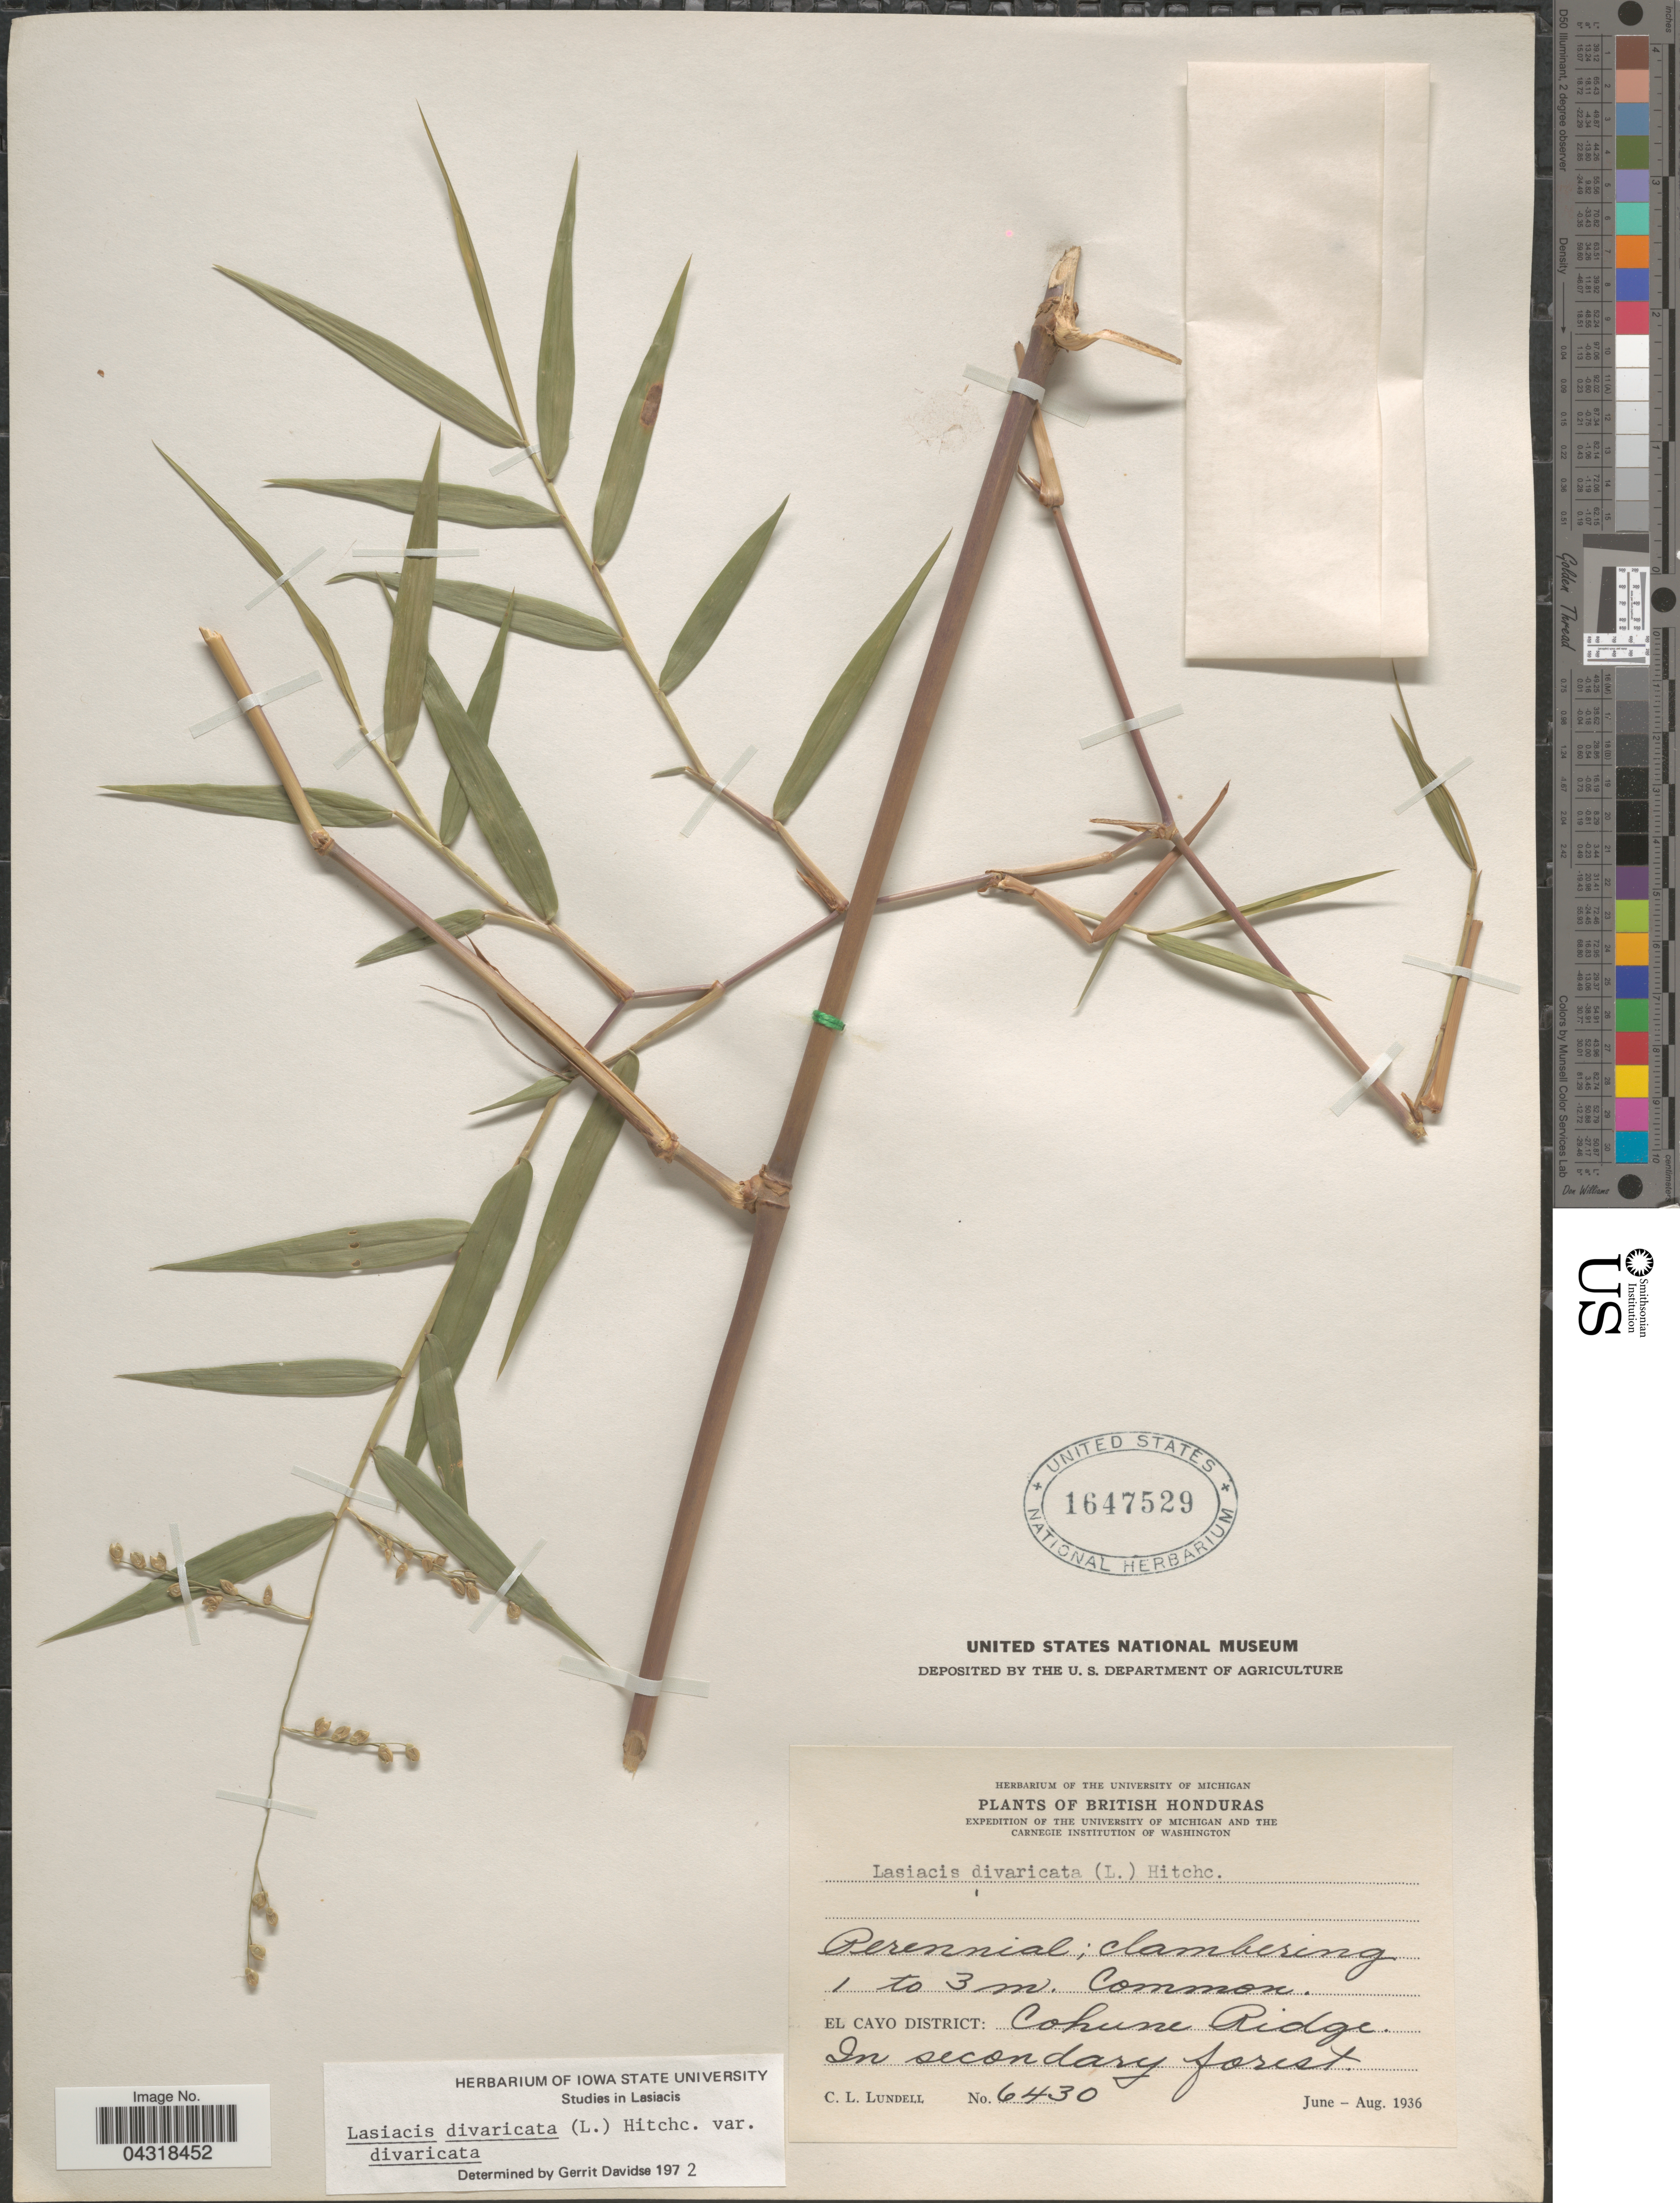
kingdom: Plantae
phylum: Tracheophyta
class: Liliopsida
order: Poales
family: Poaceae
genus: Lasiacis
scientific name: Lasiacis divaricata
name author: (L.) Hitchc.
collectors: C. L. Lundell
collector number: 6430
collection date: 1936-06/1936-08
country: Belize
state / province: Cayo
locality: British Honduras. Expedition of the University of Michigan and the Carnegie Institution of Washington. El Cayo District: Cohune Ridge. In secondary forest.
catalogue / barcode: US 1647529